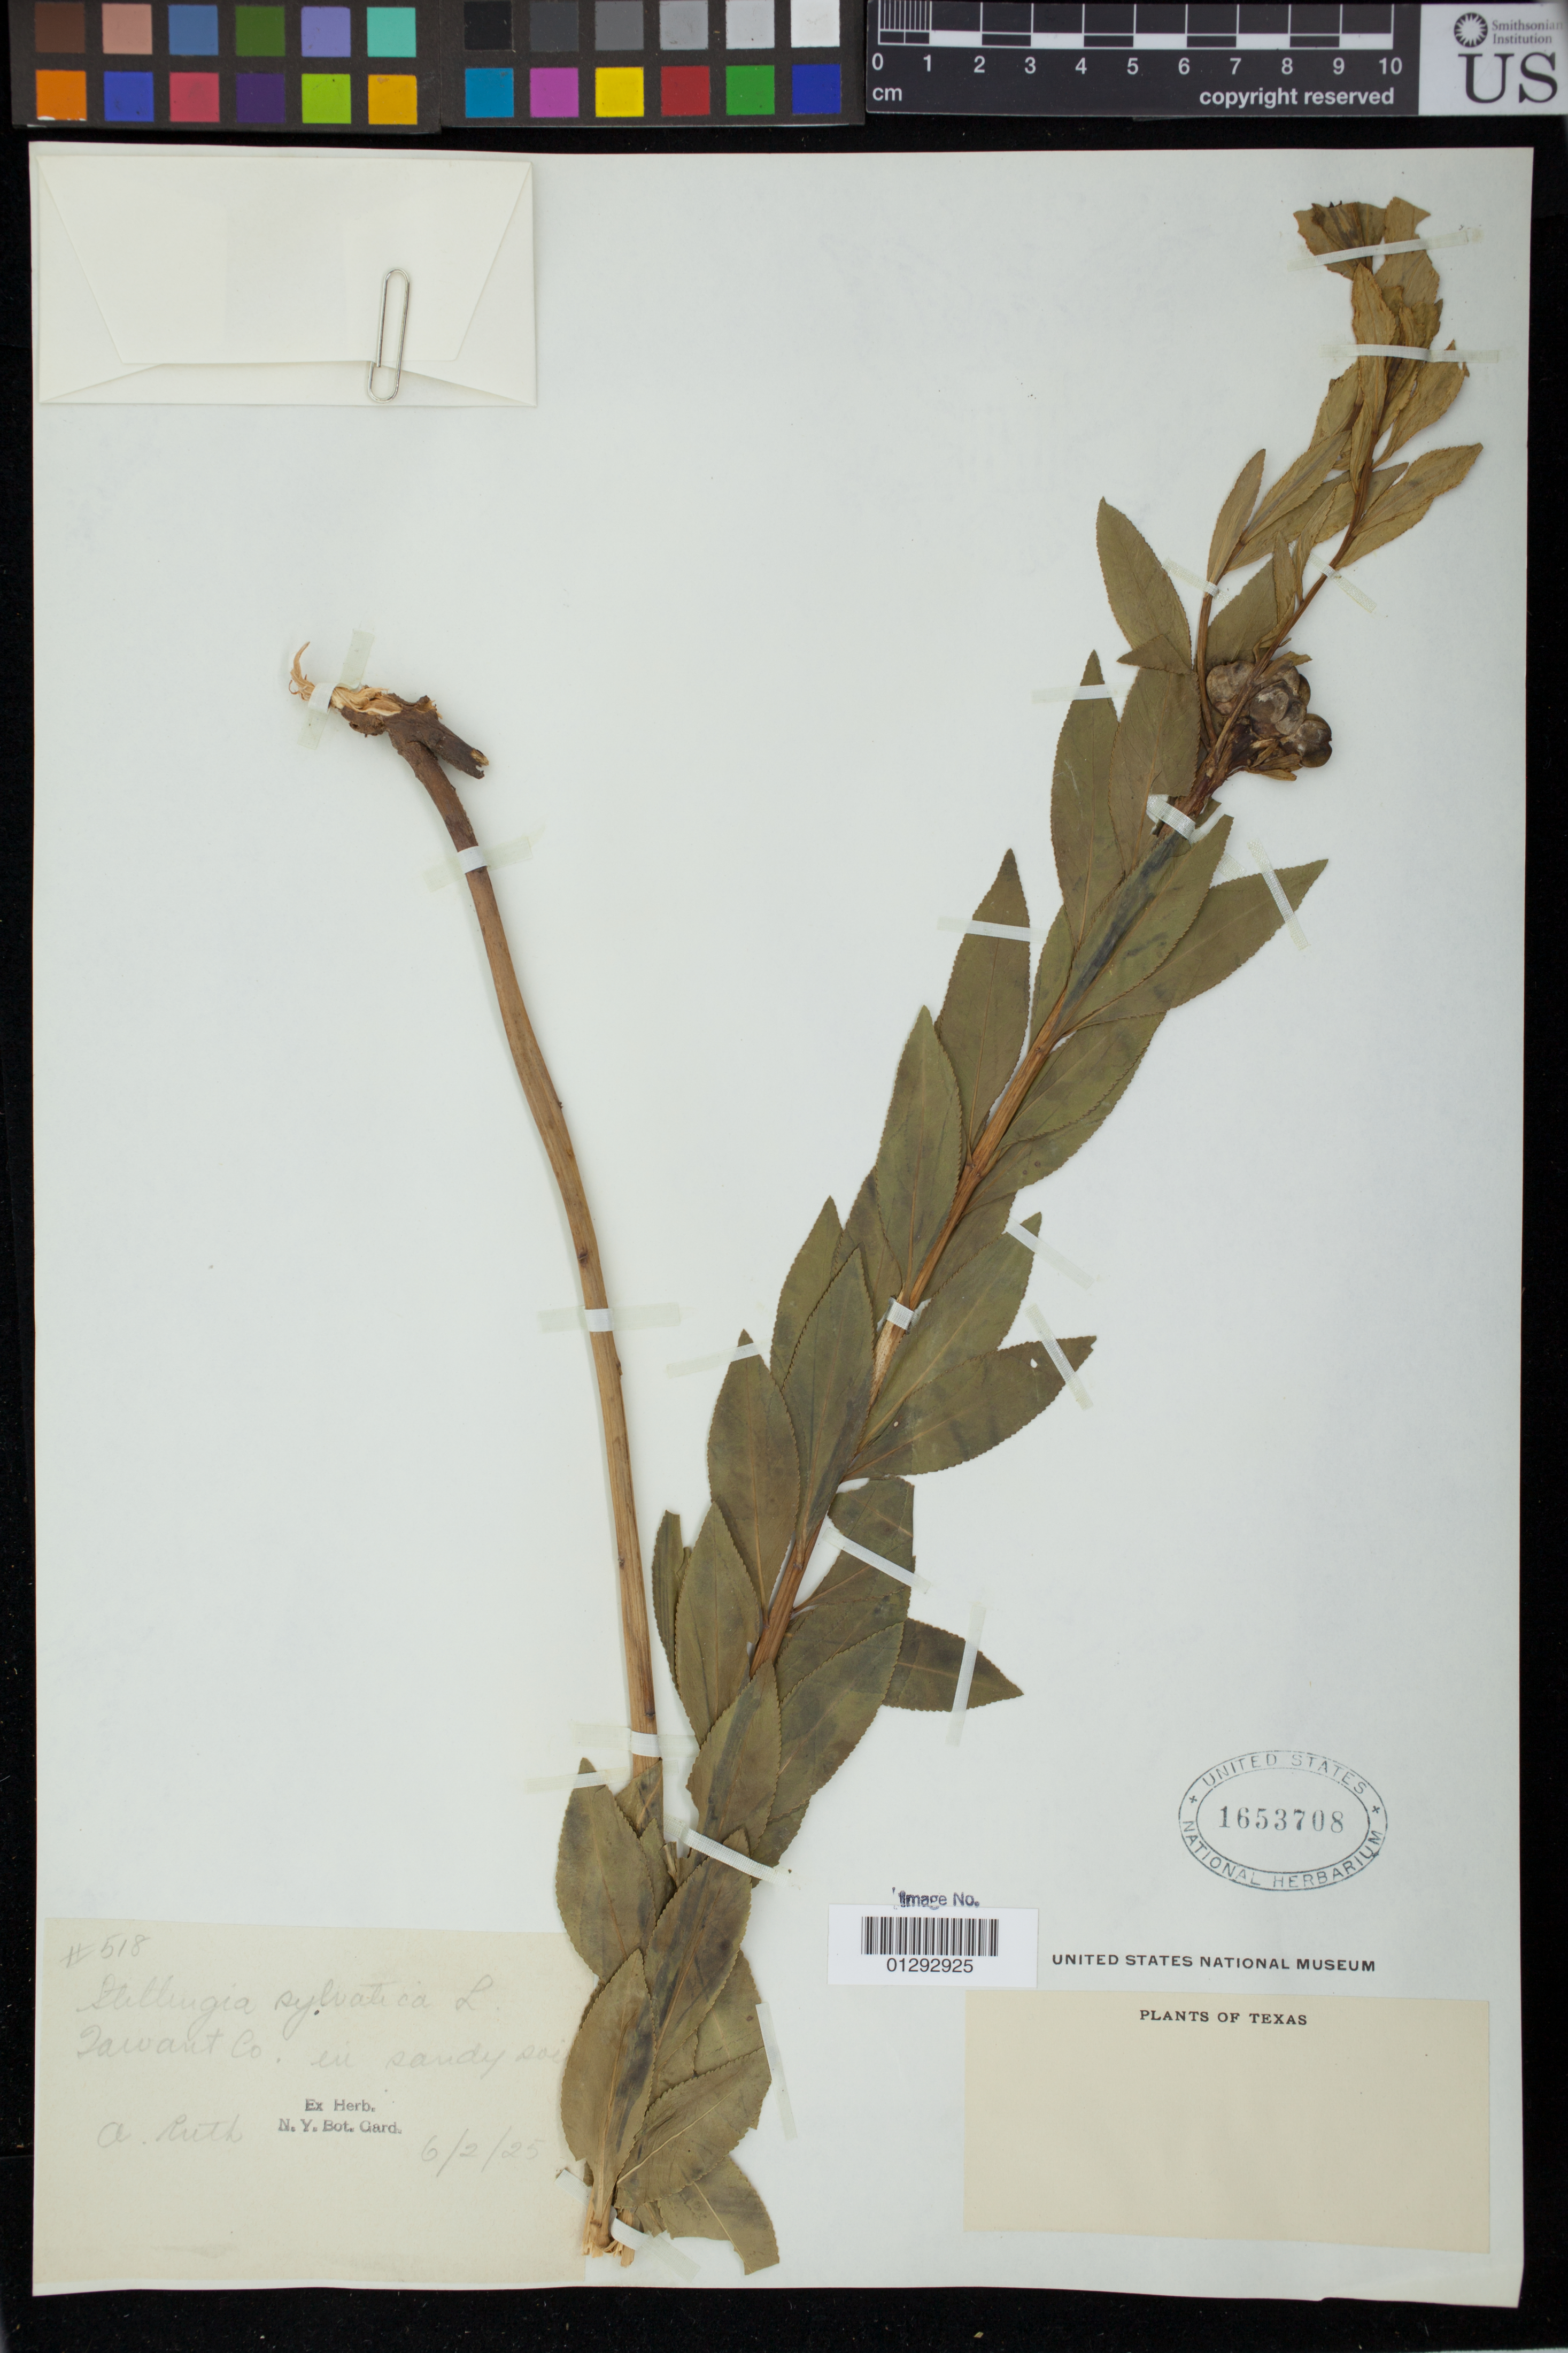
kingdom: Plantae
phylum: Tracheophyta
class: Magnoliopsida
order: Malpighiales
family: Euphorbiaceae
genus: Stillingia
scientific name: Stillingia sylvatica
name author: L.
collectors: A. Ruth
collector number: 518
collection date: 1925-06-02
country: United States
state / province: Texas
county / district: Tarrant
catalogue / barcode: US 1653708